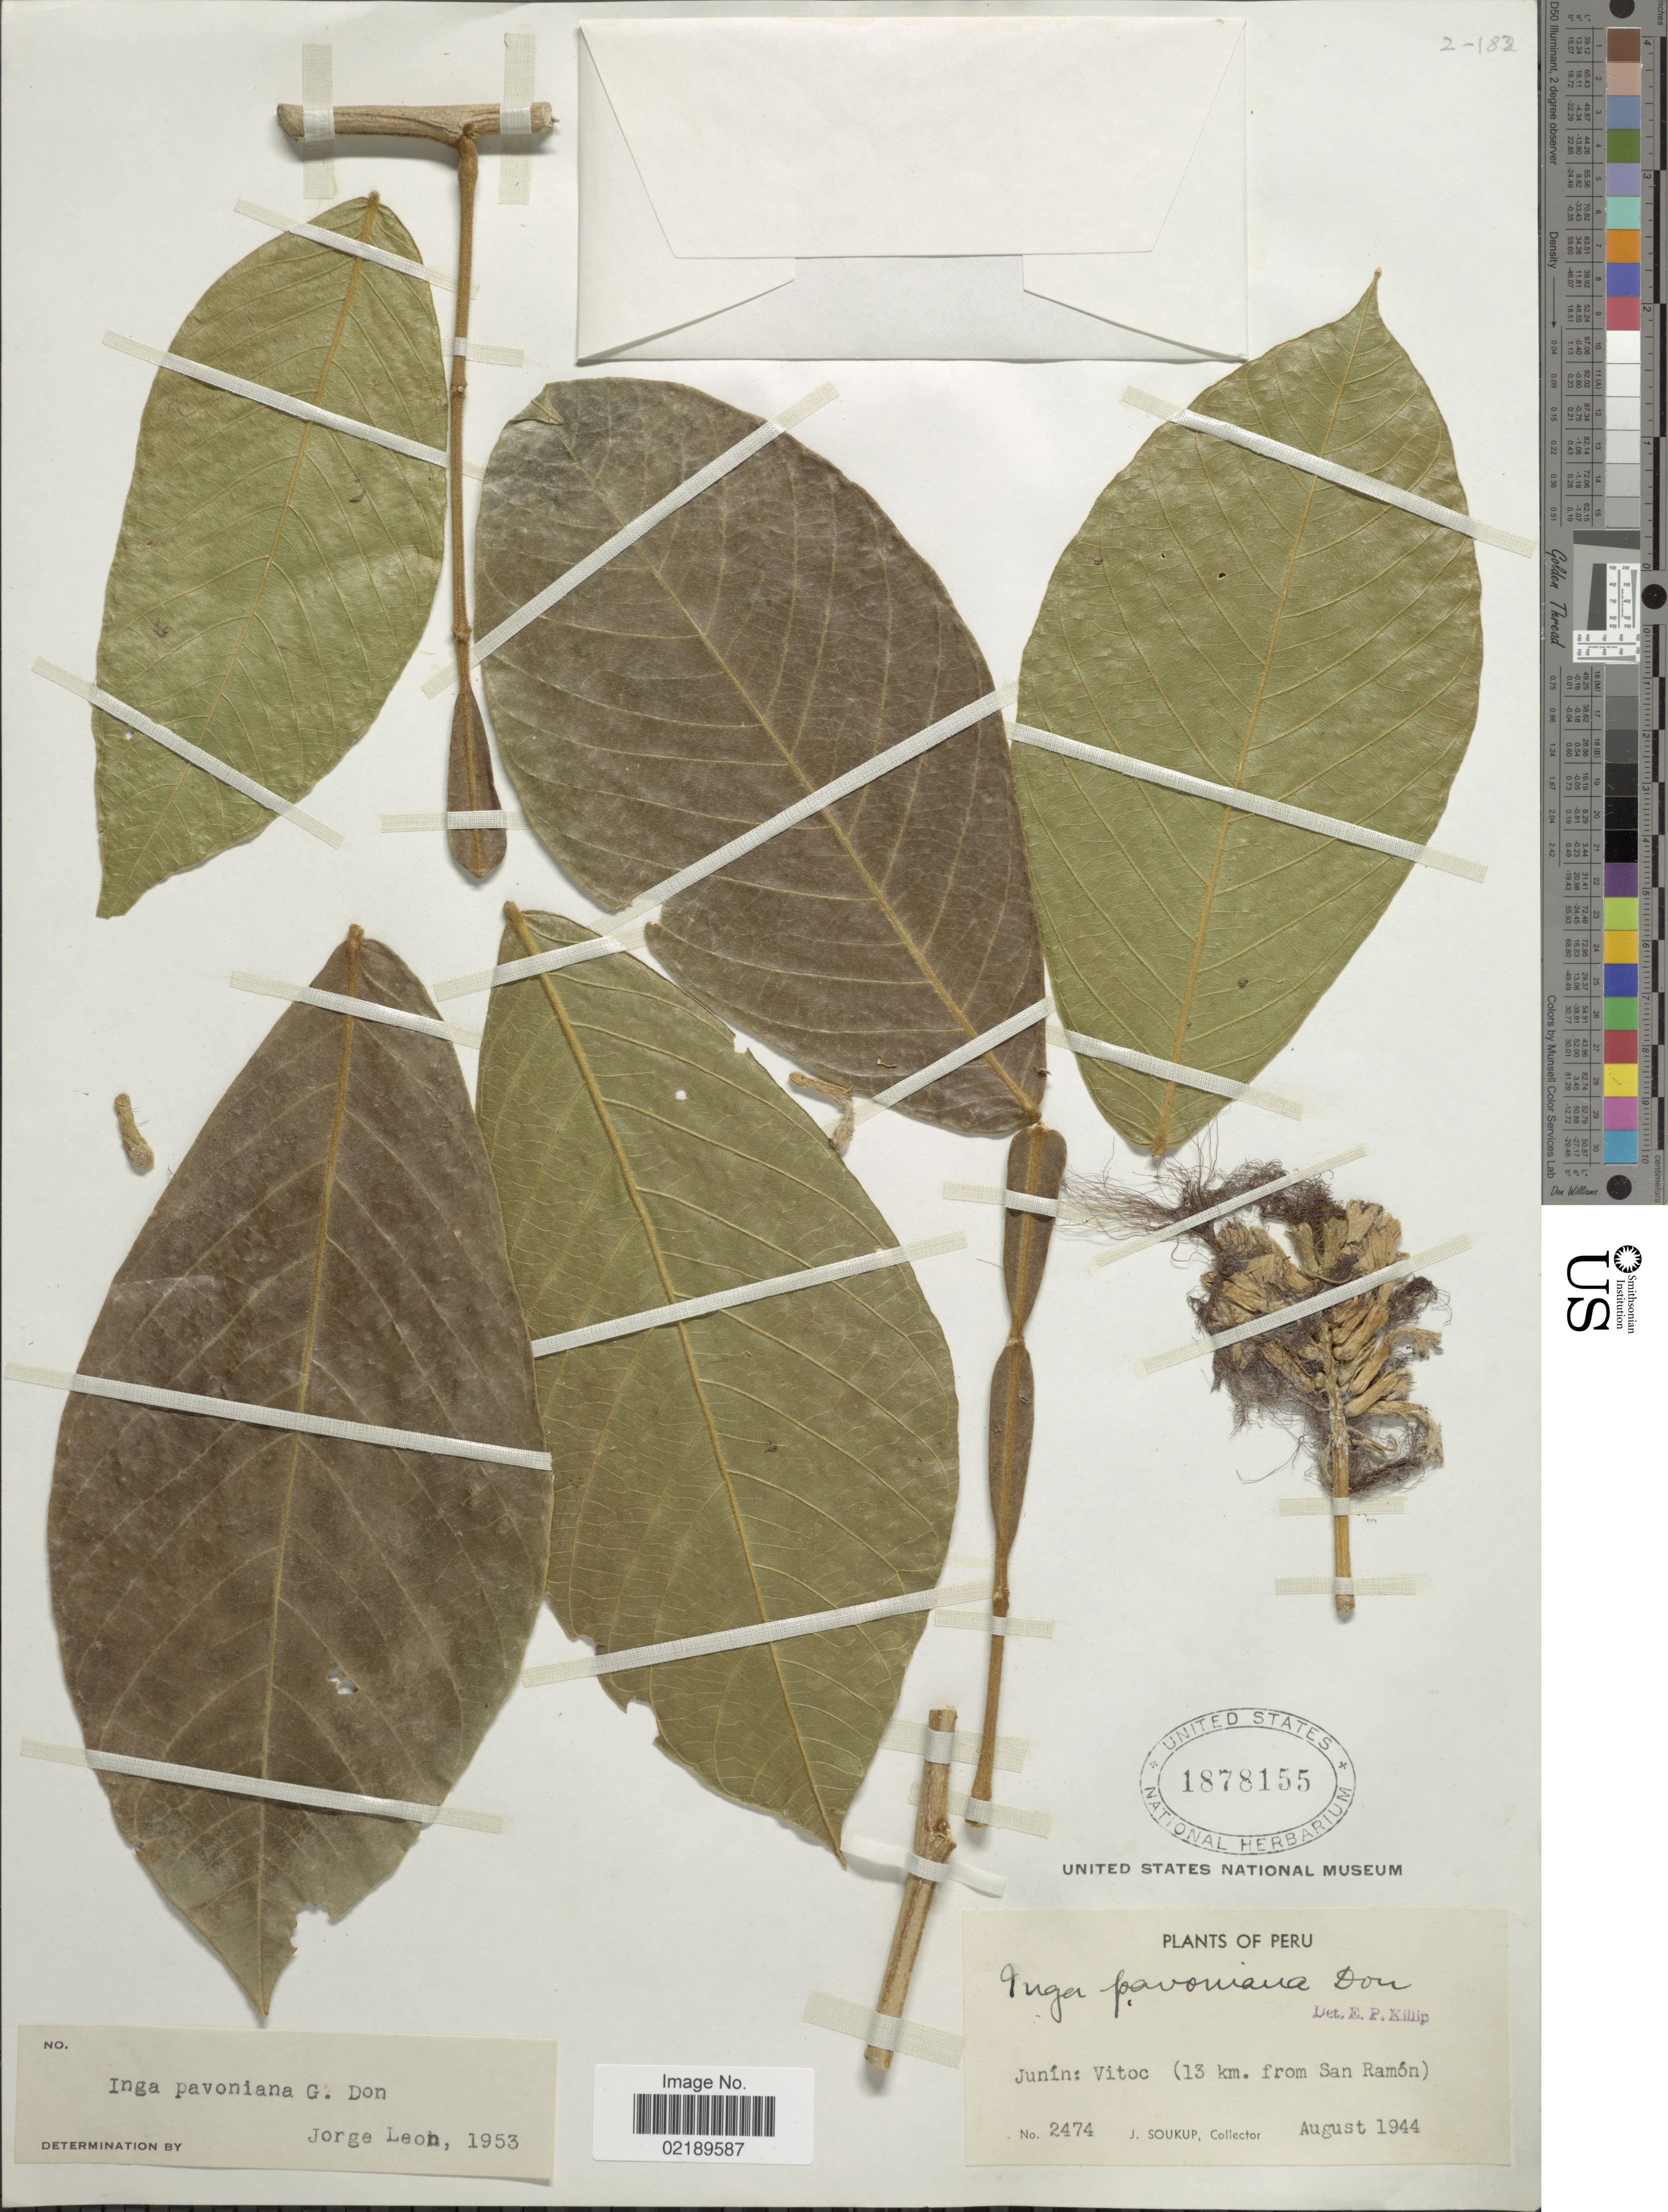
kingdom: Plantae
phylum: Tracheophyta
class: Magnoliopsida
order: Fabales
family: Fabaceae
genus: Inga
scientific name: Inga sapindoides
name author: Willd.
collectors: J. Soukup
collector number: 2474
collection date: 1944-08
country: Peru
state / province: Junín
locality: Vitoc (13 km. from San Ramon).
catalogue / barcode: US 1878155